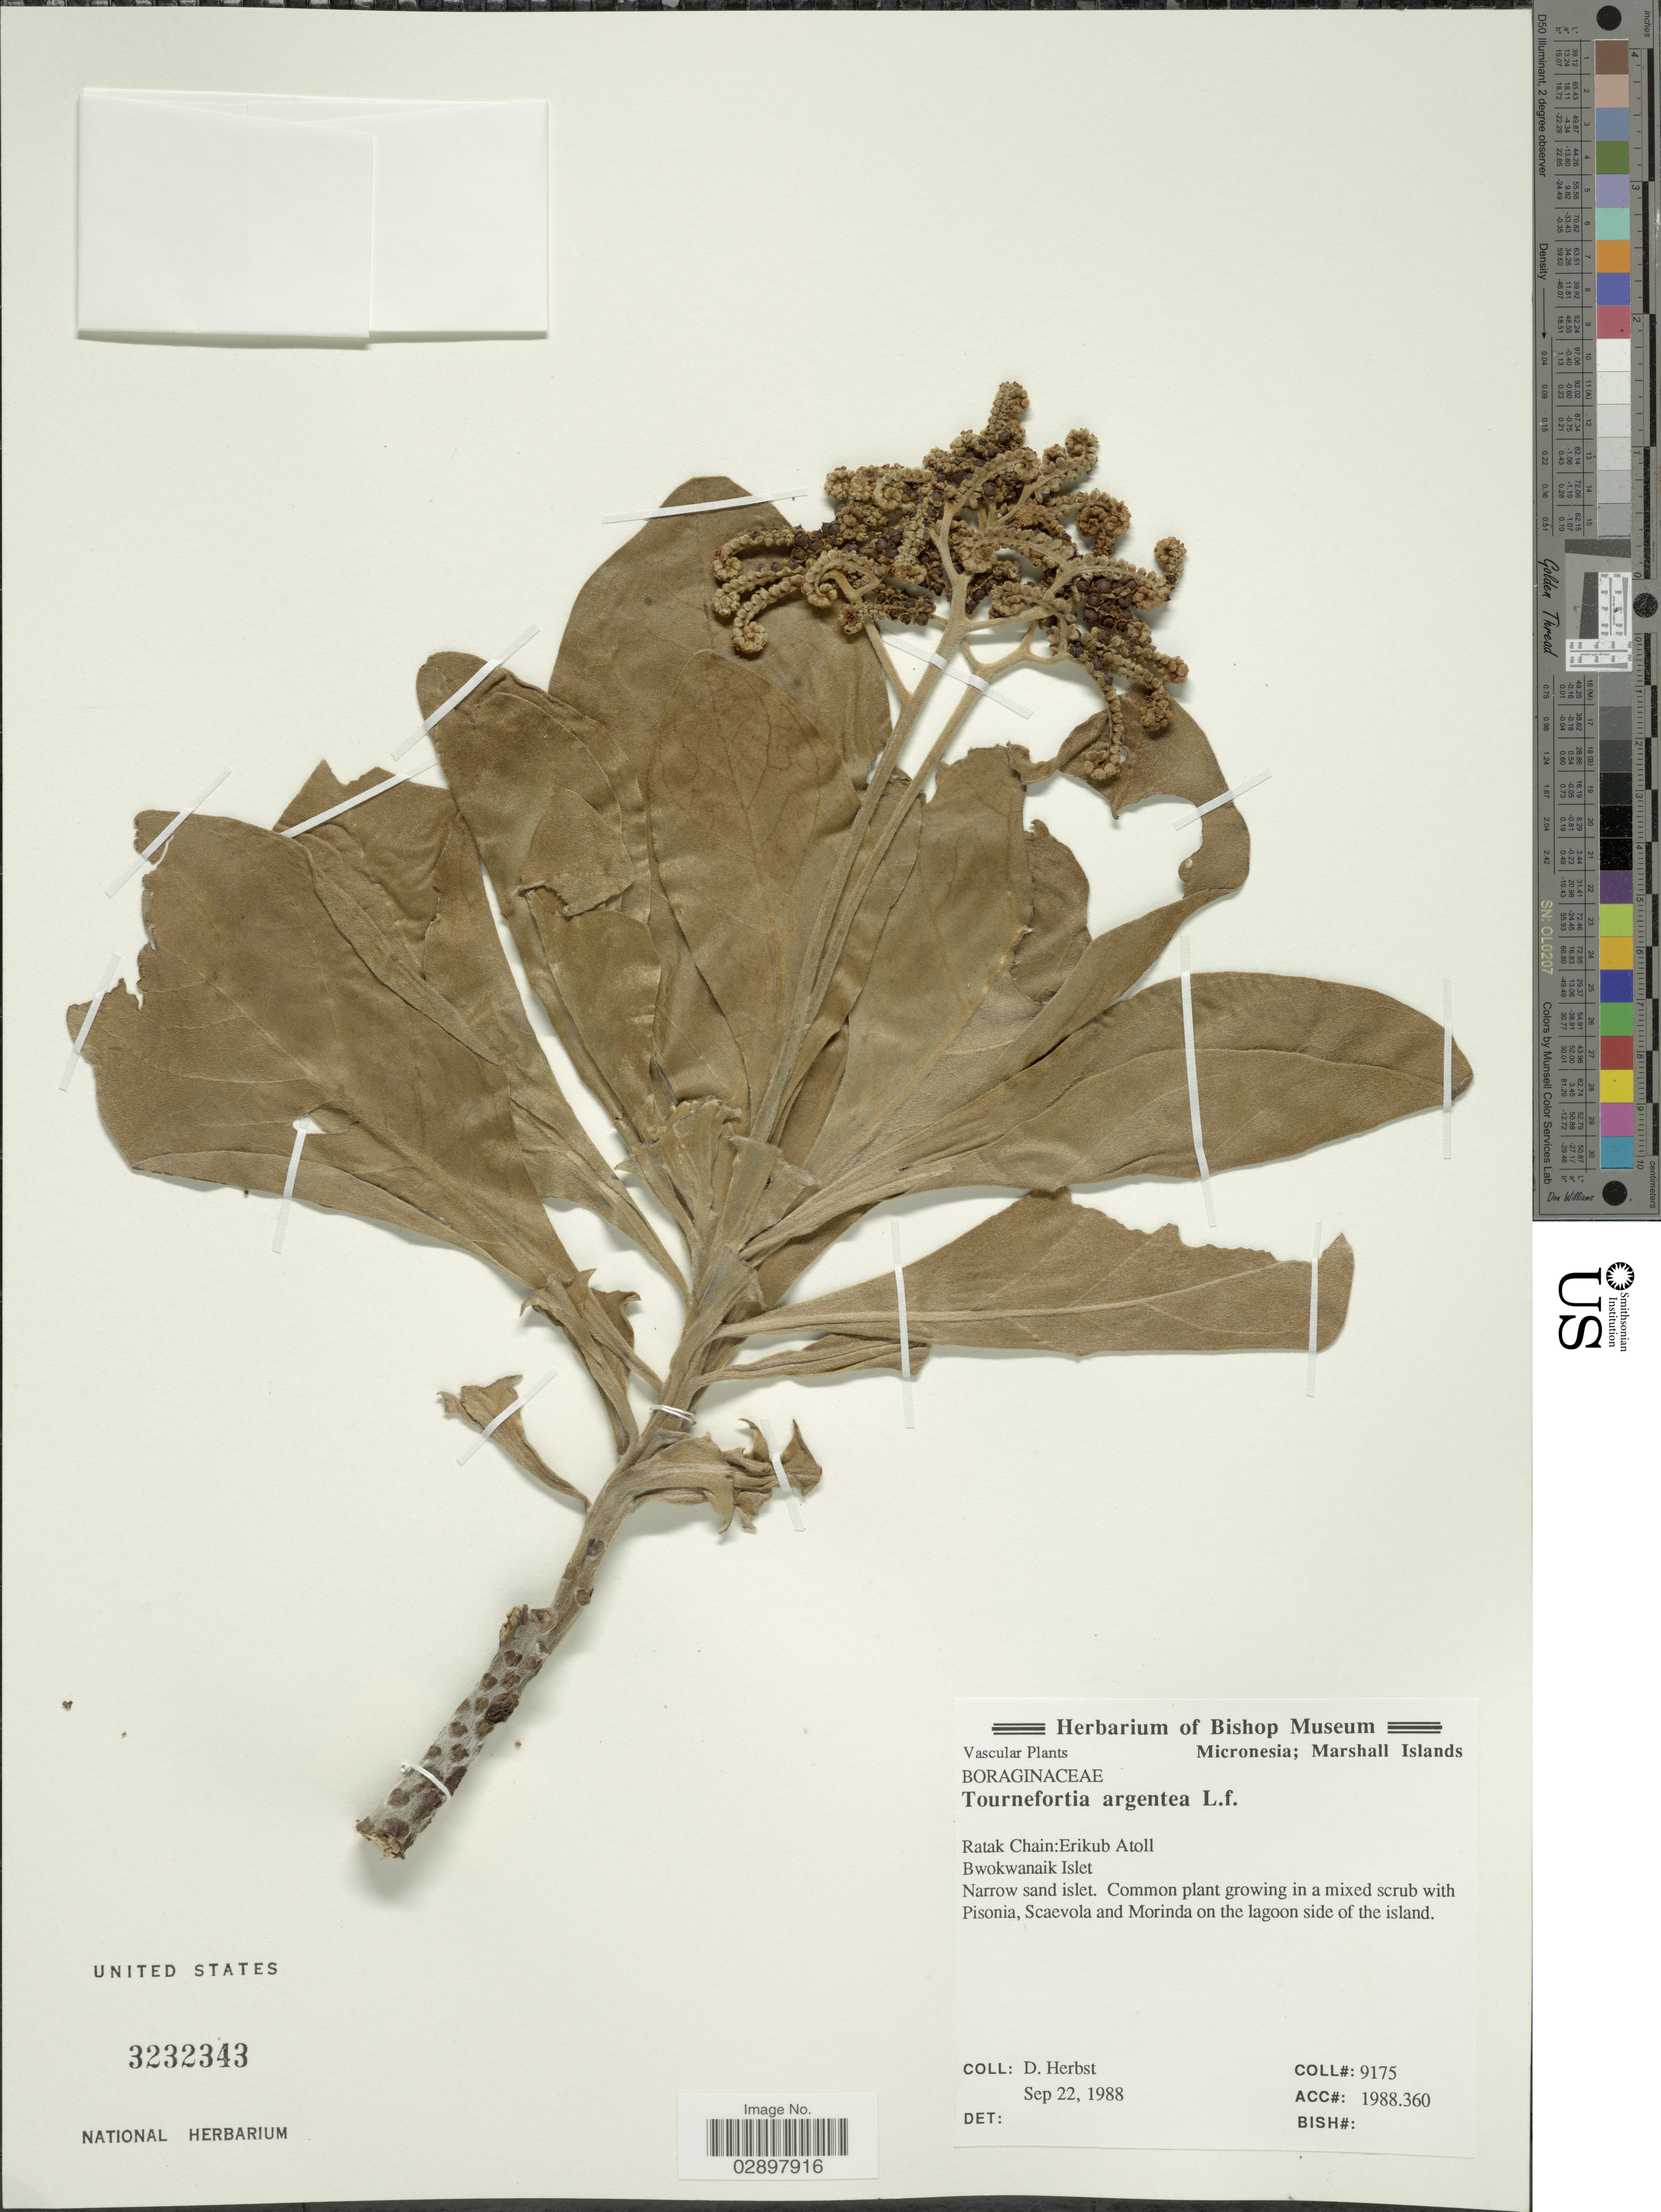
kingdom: Plantae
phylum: Tracheophyta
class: Magnoliopsida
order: Boraginales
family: Heliotropiaceae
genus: Heliotropium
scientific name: Heliotropium arboreum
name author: (Blanco) Mabberley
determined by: Wagner, W. L., (BOT), Smithsonian Institution - National Museum of Natural History (UNITED STATES)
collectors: D. Herbst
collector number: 9175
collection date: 1988-09-22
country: Marshall Islands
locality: Micronesia. Ratak Chain: Erikub Atoll. Bwokwanaik Islet.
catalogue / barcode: US 3232343